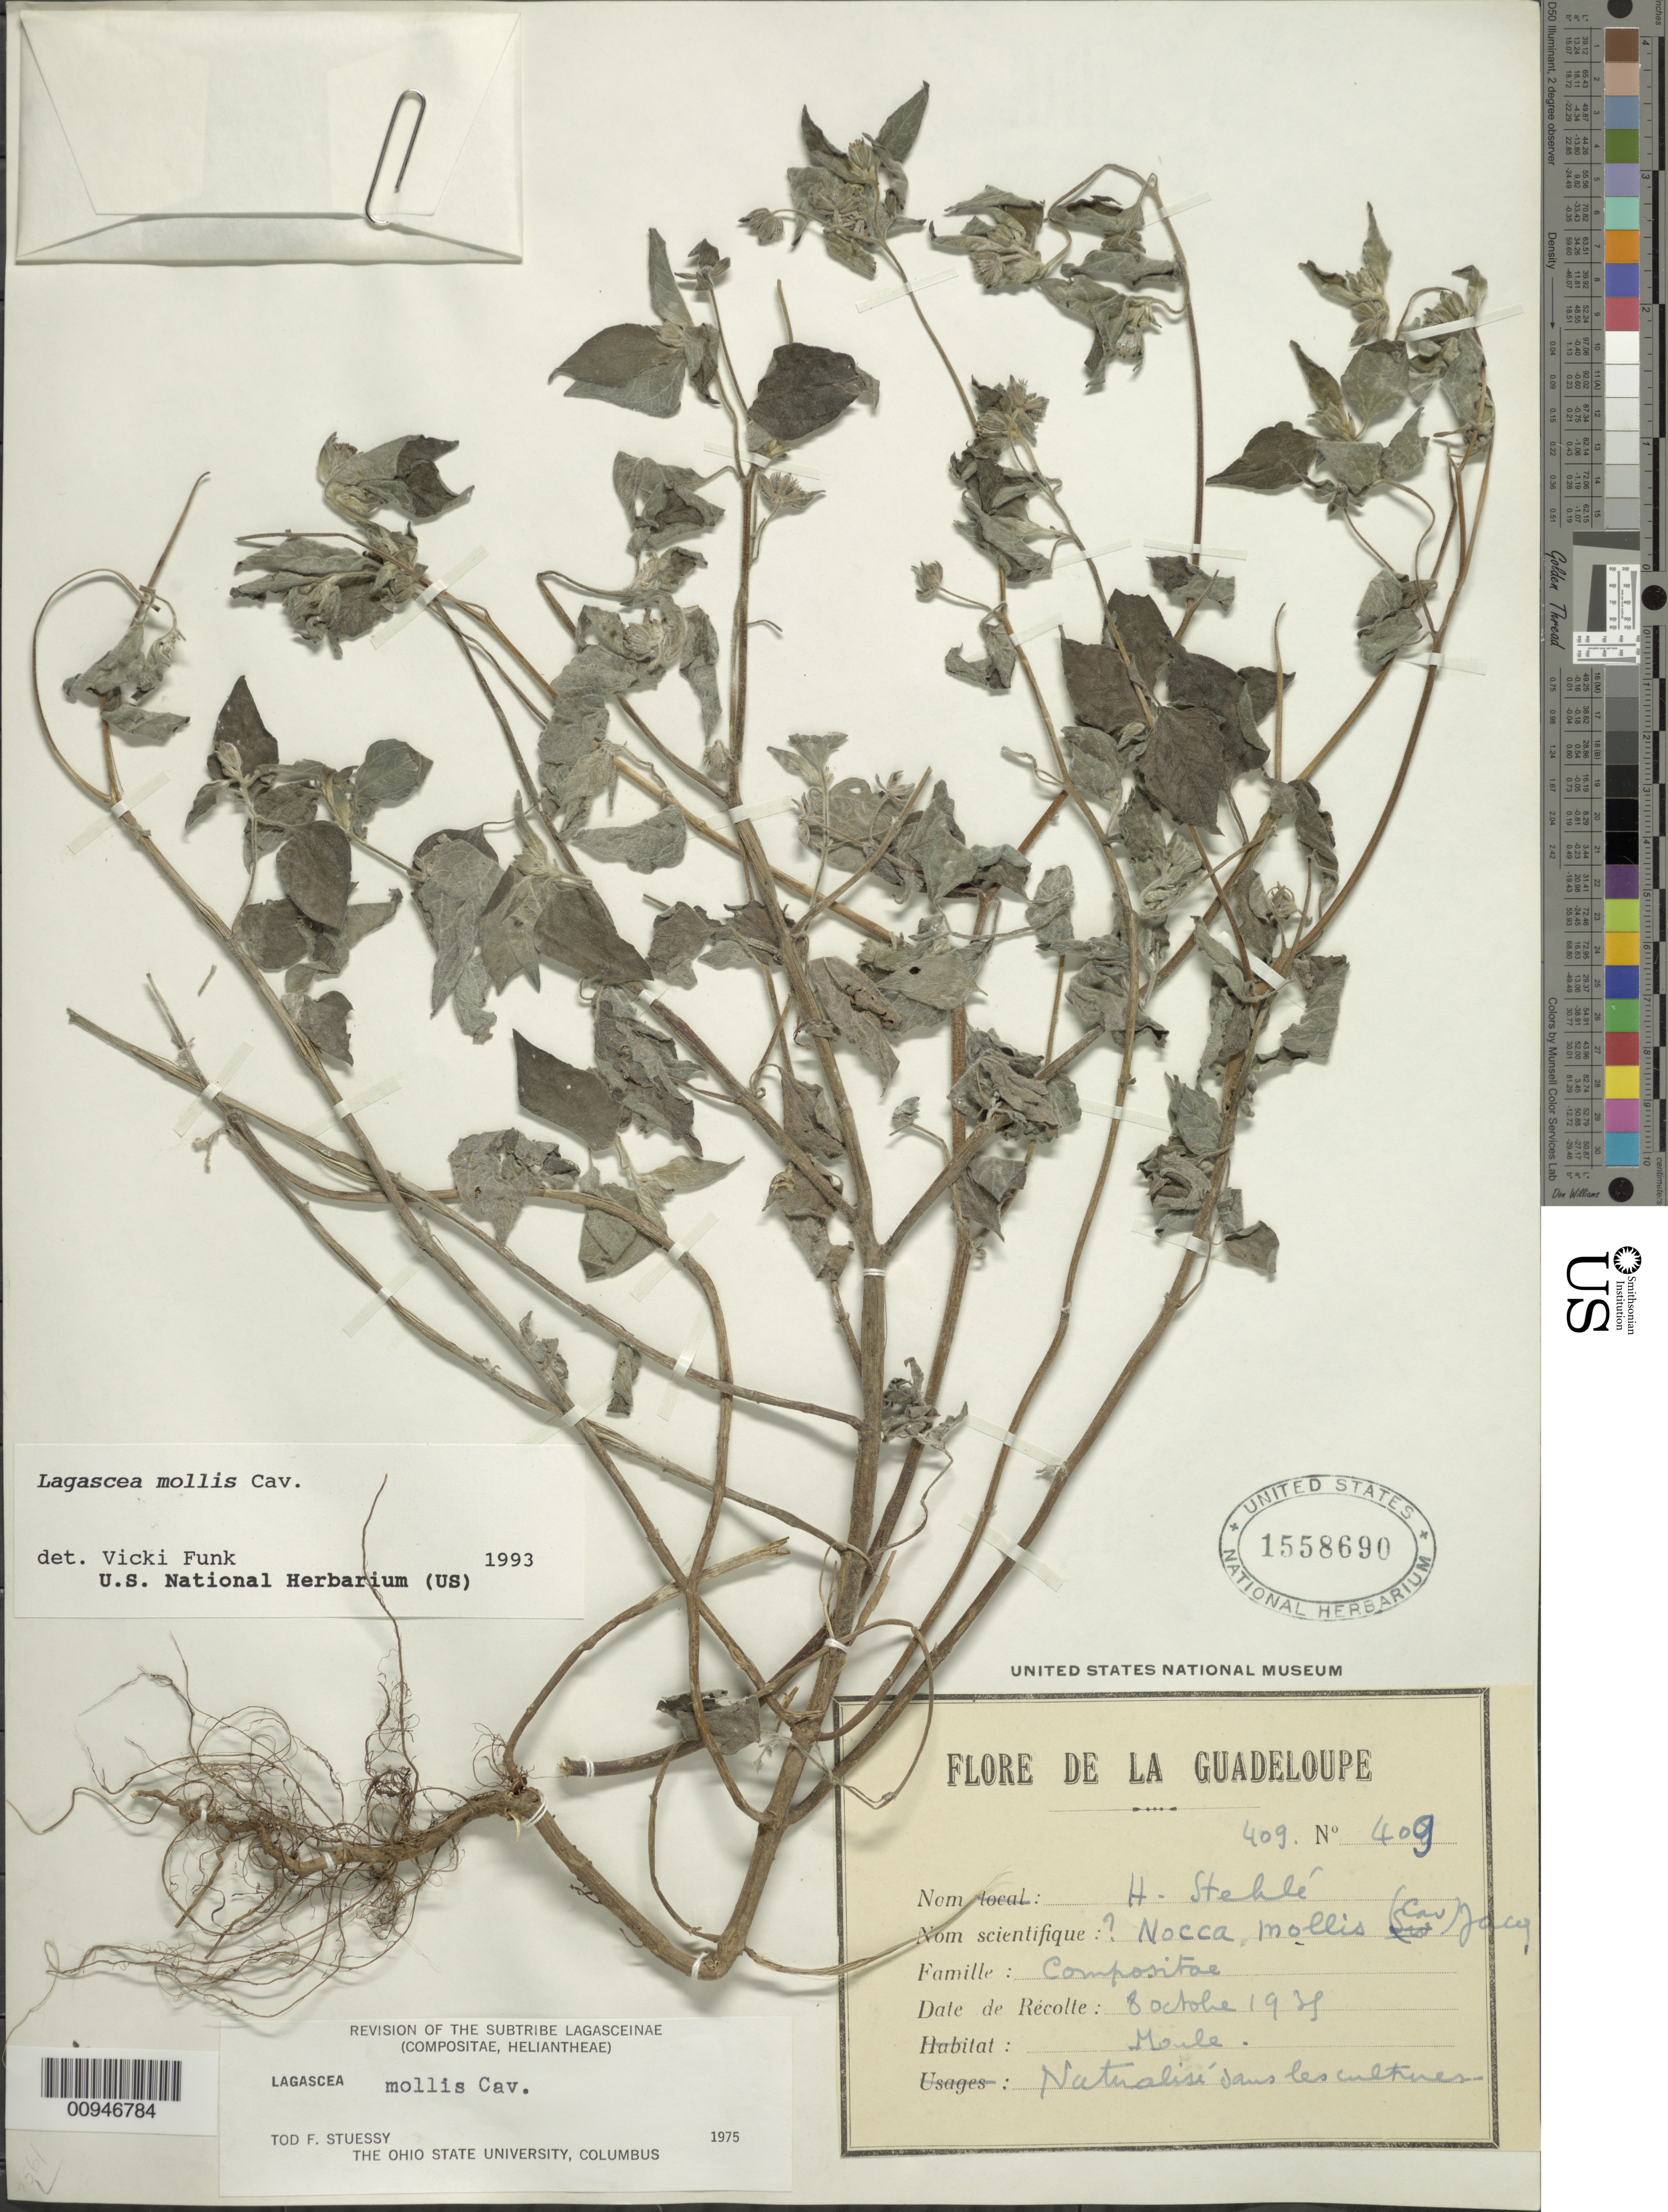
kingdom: Plantae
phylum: Tracheophyta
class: Magnoliopsida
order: Asterales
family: Asteraceae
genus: Lagascea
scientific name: Lagascea mollis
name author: Cav.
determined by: Funk, Vicki A., (BOT), Smithsonian Institution - National Museum of Natural History (UNITED STATES)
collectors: H. Stehlé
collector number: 409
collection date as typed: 08 Oct 1938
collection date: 1938-10-08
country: Guadeloupe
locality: Moule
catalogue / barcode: US 1558690